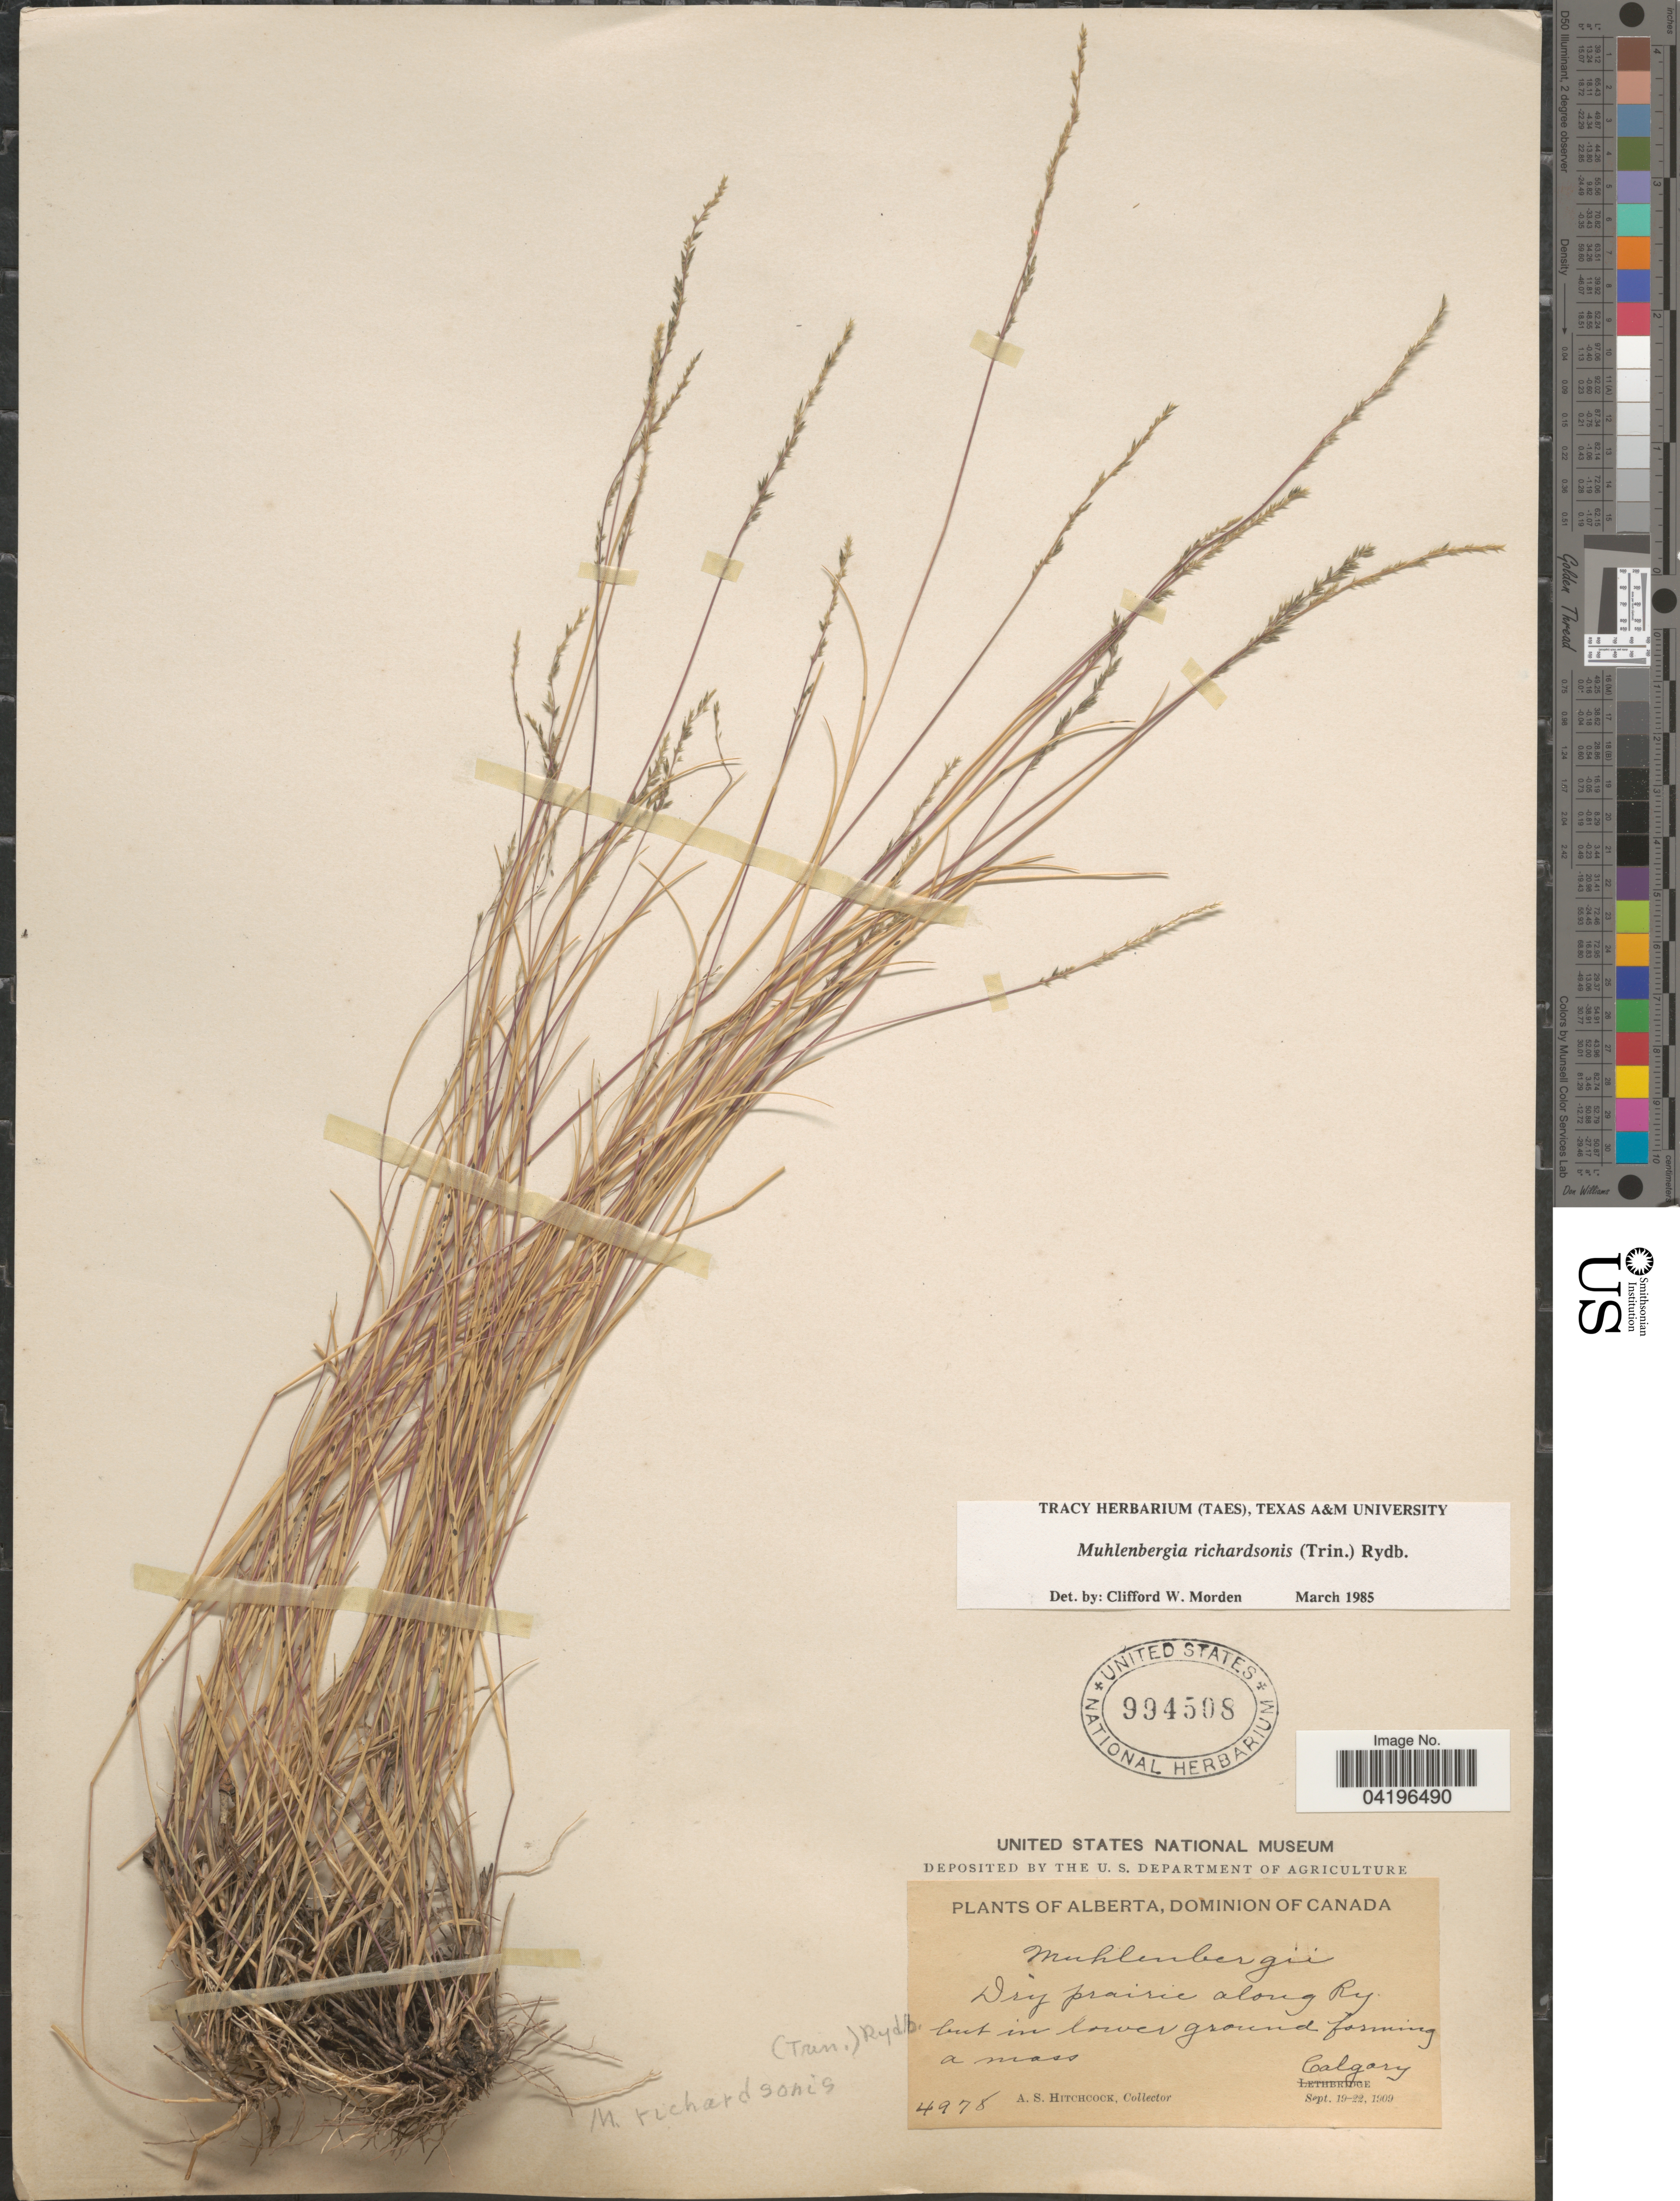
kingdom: Plantae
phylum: Tracheophyta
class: Liliopsida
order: Poales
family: Poaceae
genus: Muhlenbergia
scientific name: Muhlenbergia richardsonis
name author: (Trin.) Rydb.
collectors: A. S. Hitchcock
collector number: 4978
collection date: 1909-09-19/1909-09-22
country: Canada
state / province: Alberta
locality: Dominion of Canada. Dry prairie along Ry. Calgary.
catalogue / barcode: US 994508